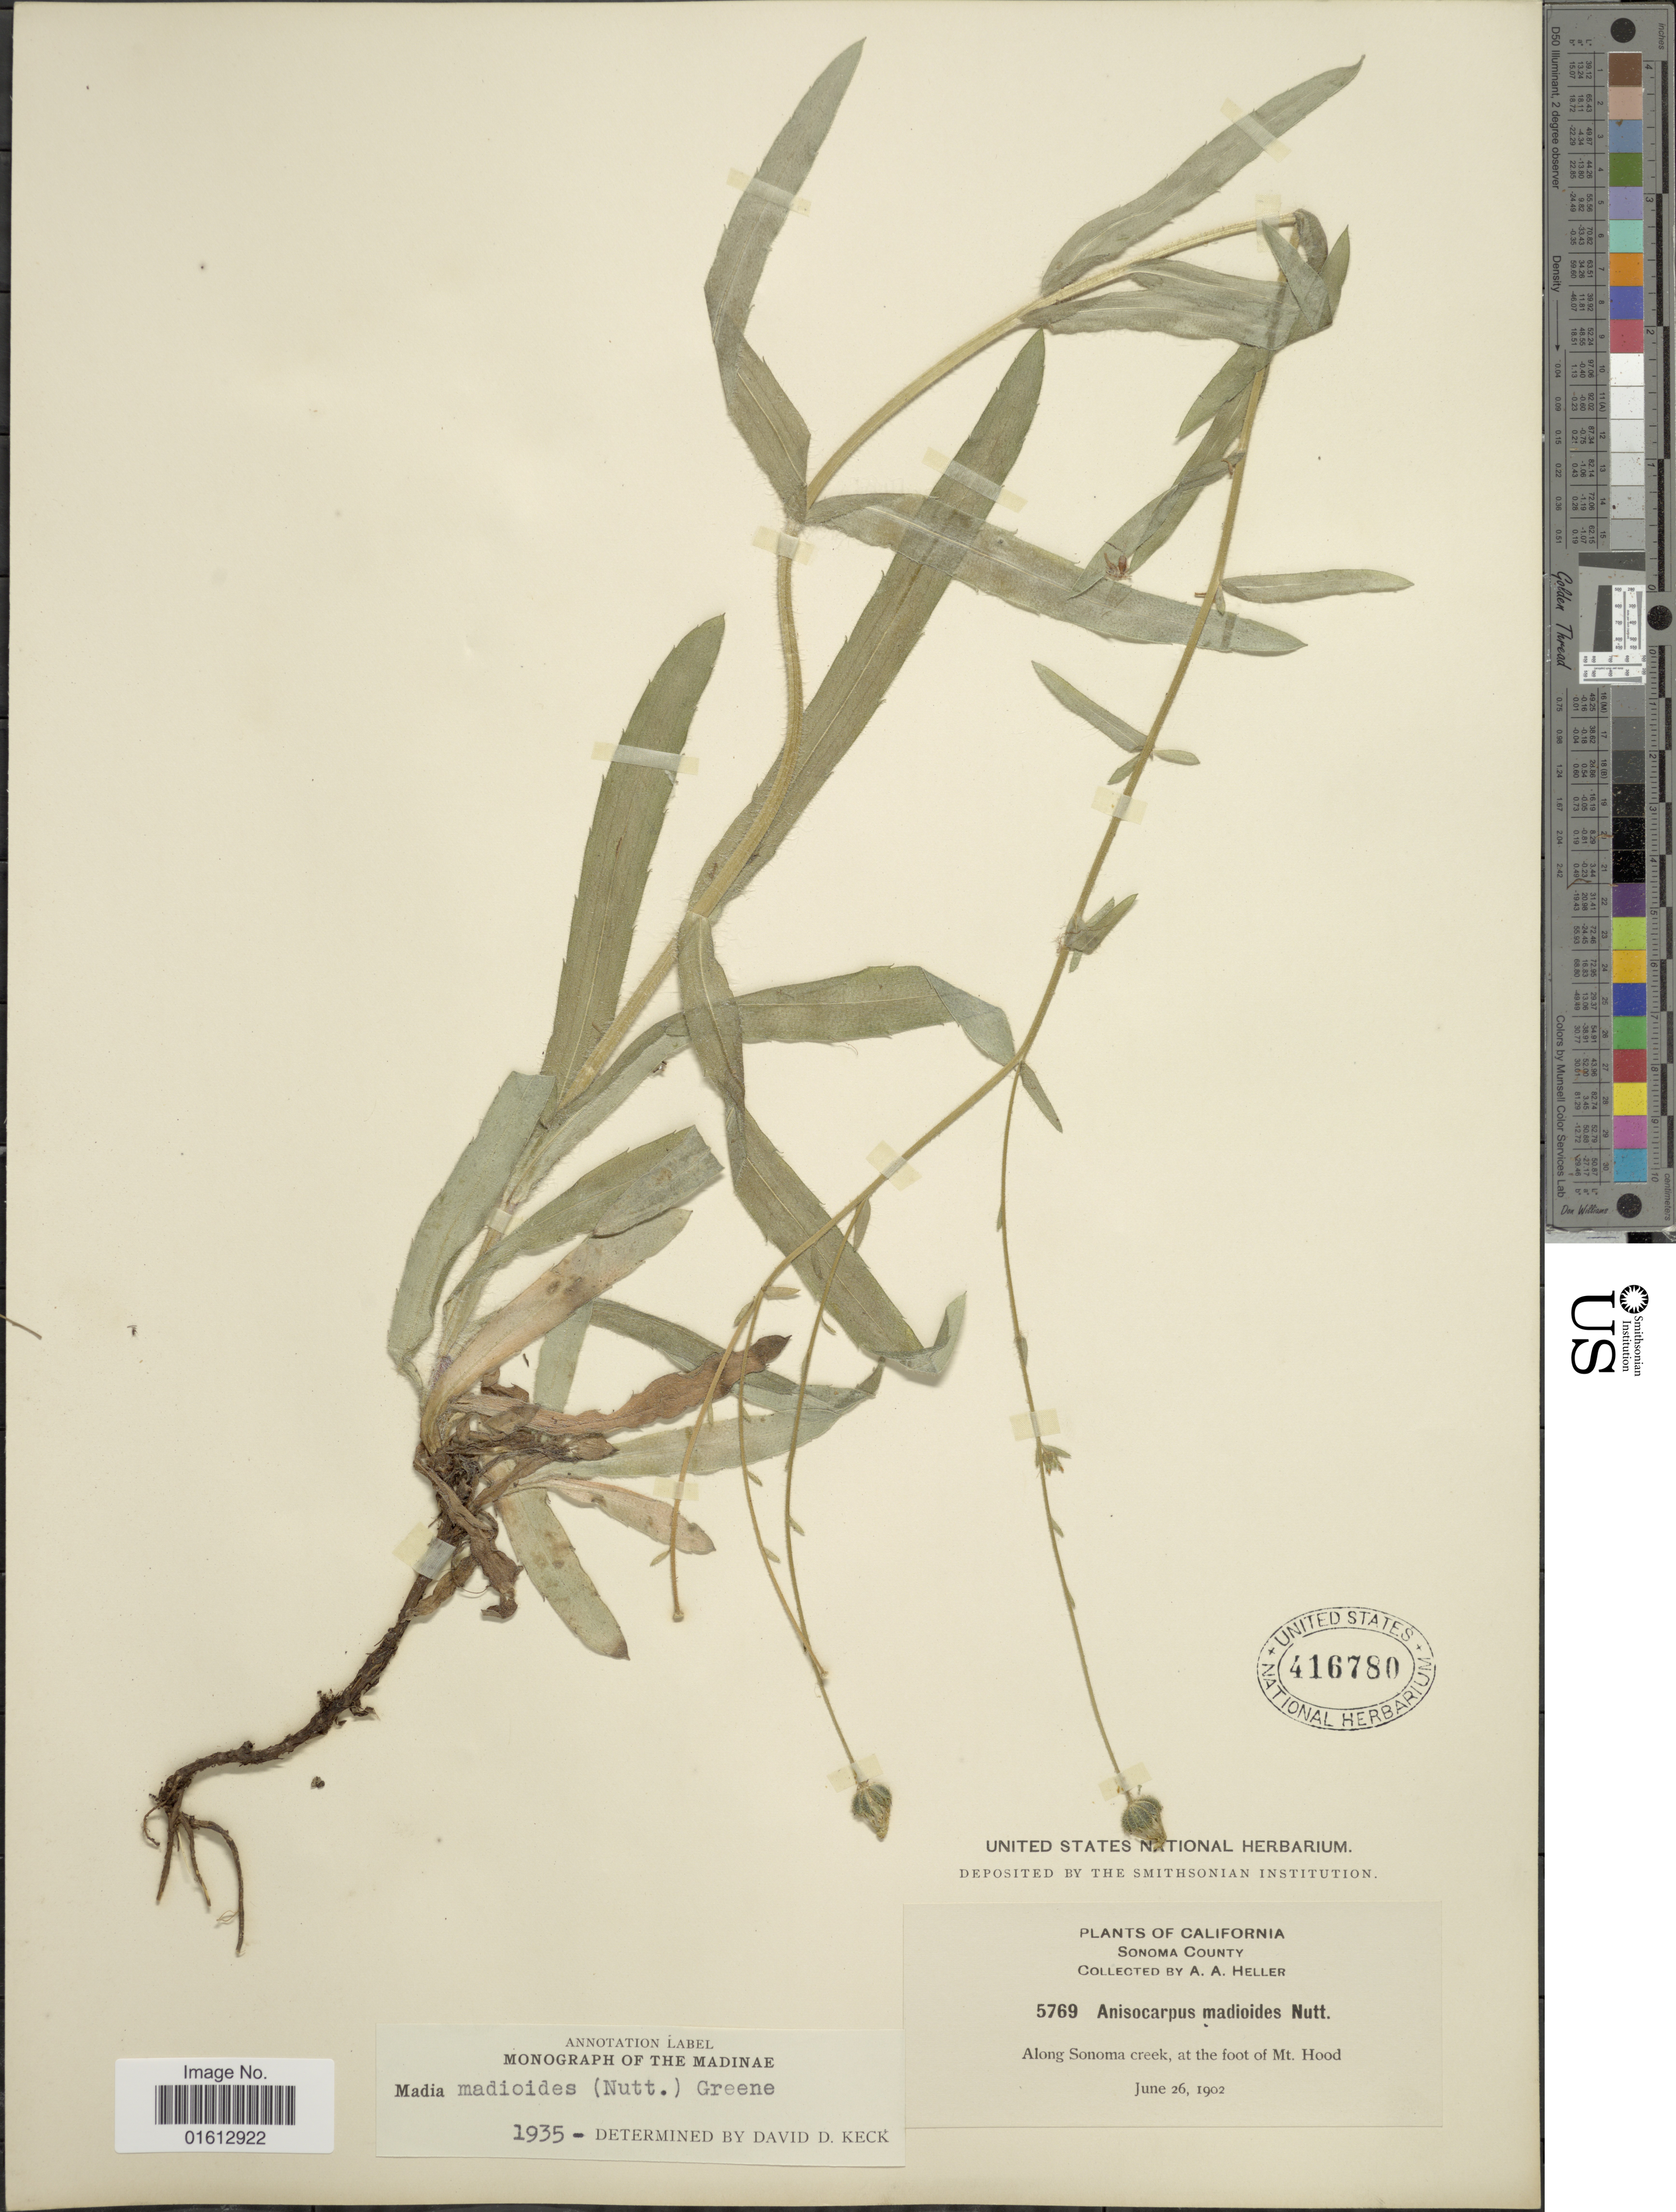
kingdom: Plantae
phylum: Tracheophyta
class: Magnoliopsida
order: Asterales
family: Asteraceae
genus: Madia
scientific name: Madia madioides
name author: (Nutt.) Greene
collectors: A. A. Heller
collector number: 5769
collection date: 1902-06-26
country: United States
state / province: California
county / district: Sonoma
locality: California, Sonoma County, along Sonoma creek, at the foot of Mt. Hood.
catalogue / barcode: US 416780